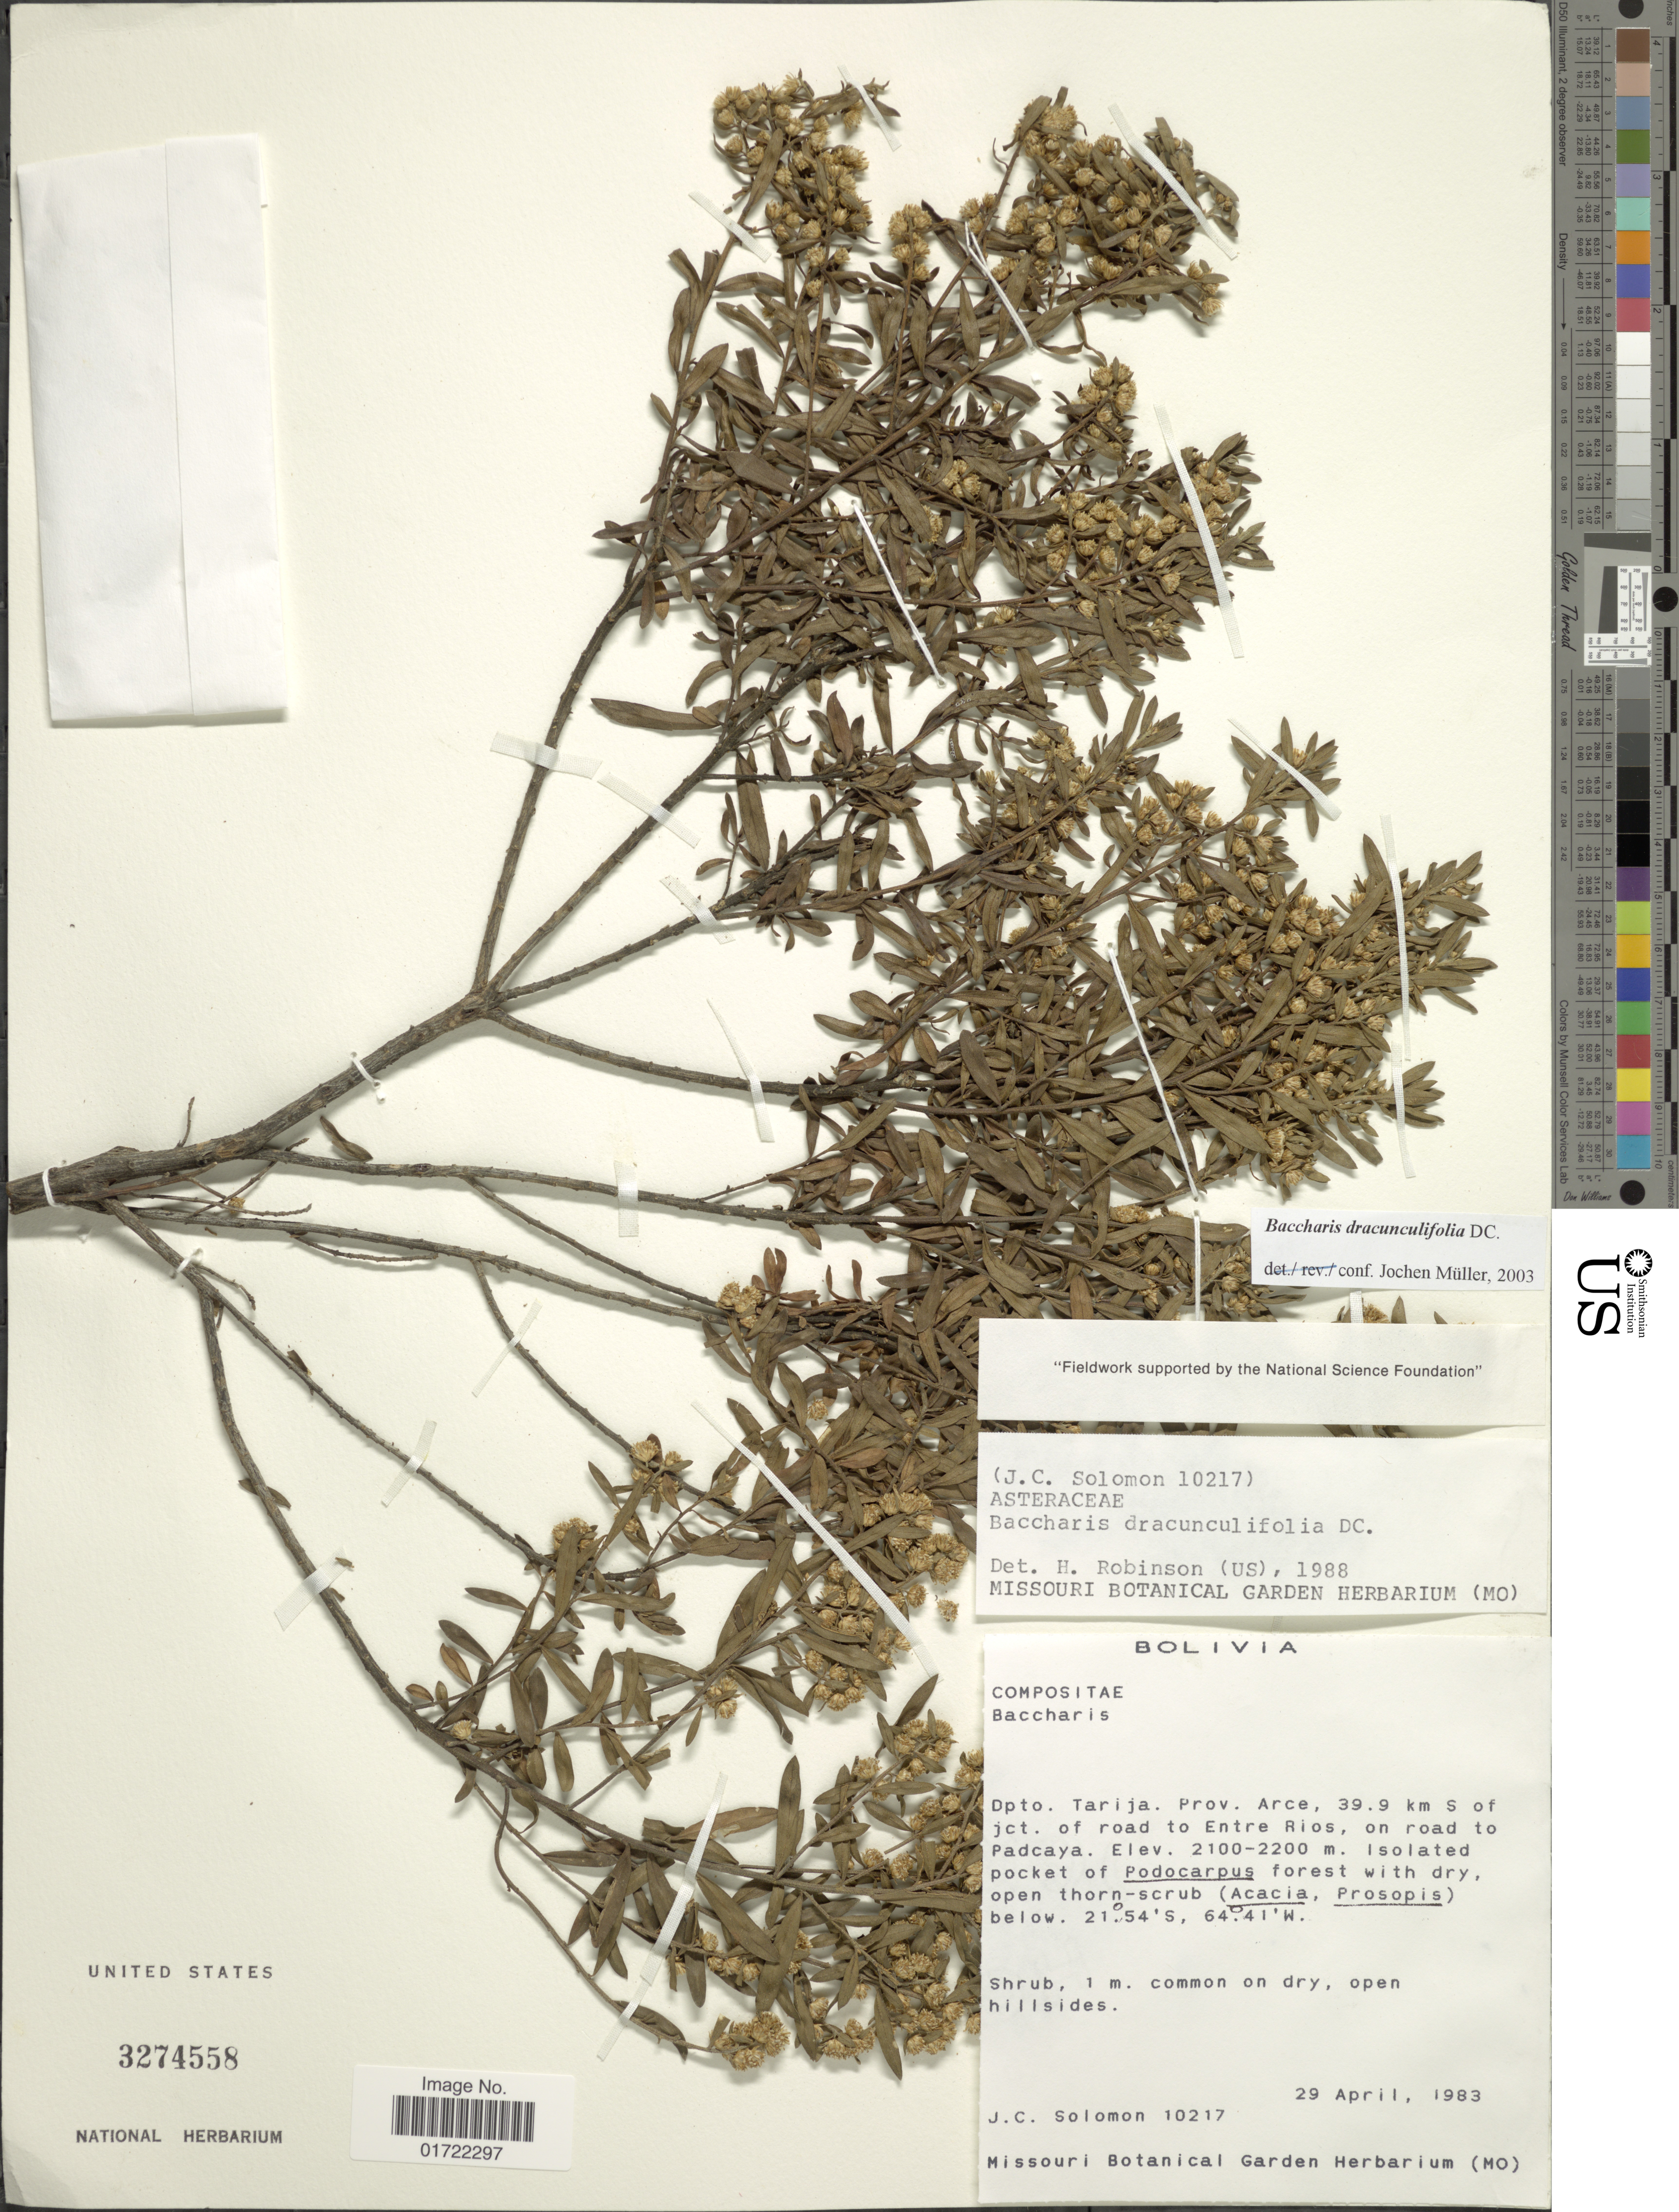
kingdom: Plantae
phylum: Tracheophyta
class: Magnoliopsida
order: Asterales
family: Asteraceae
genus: Baccharis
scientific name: Baccharis dracunculifolia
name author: DC.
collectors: J. C. Solomon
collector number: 10217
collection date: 1983-04-29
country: Bolivia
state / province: Tarija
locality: Prov. Arce, 39.9 km S of jct. of road to Entre Rios, on road to Padcaya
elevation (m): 2100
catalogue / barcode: US 3274558